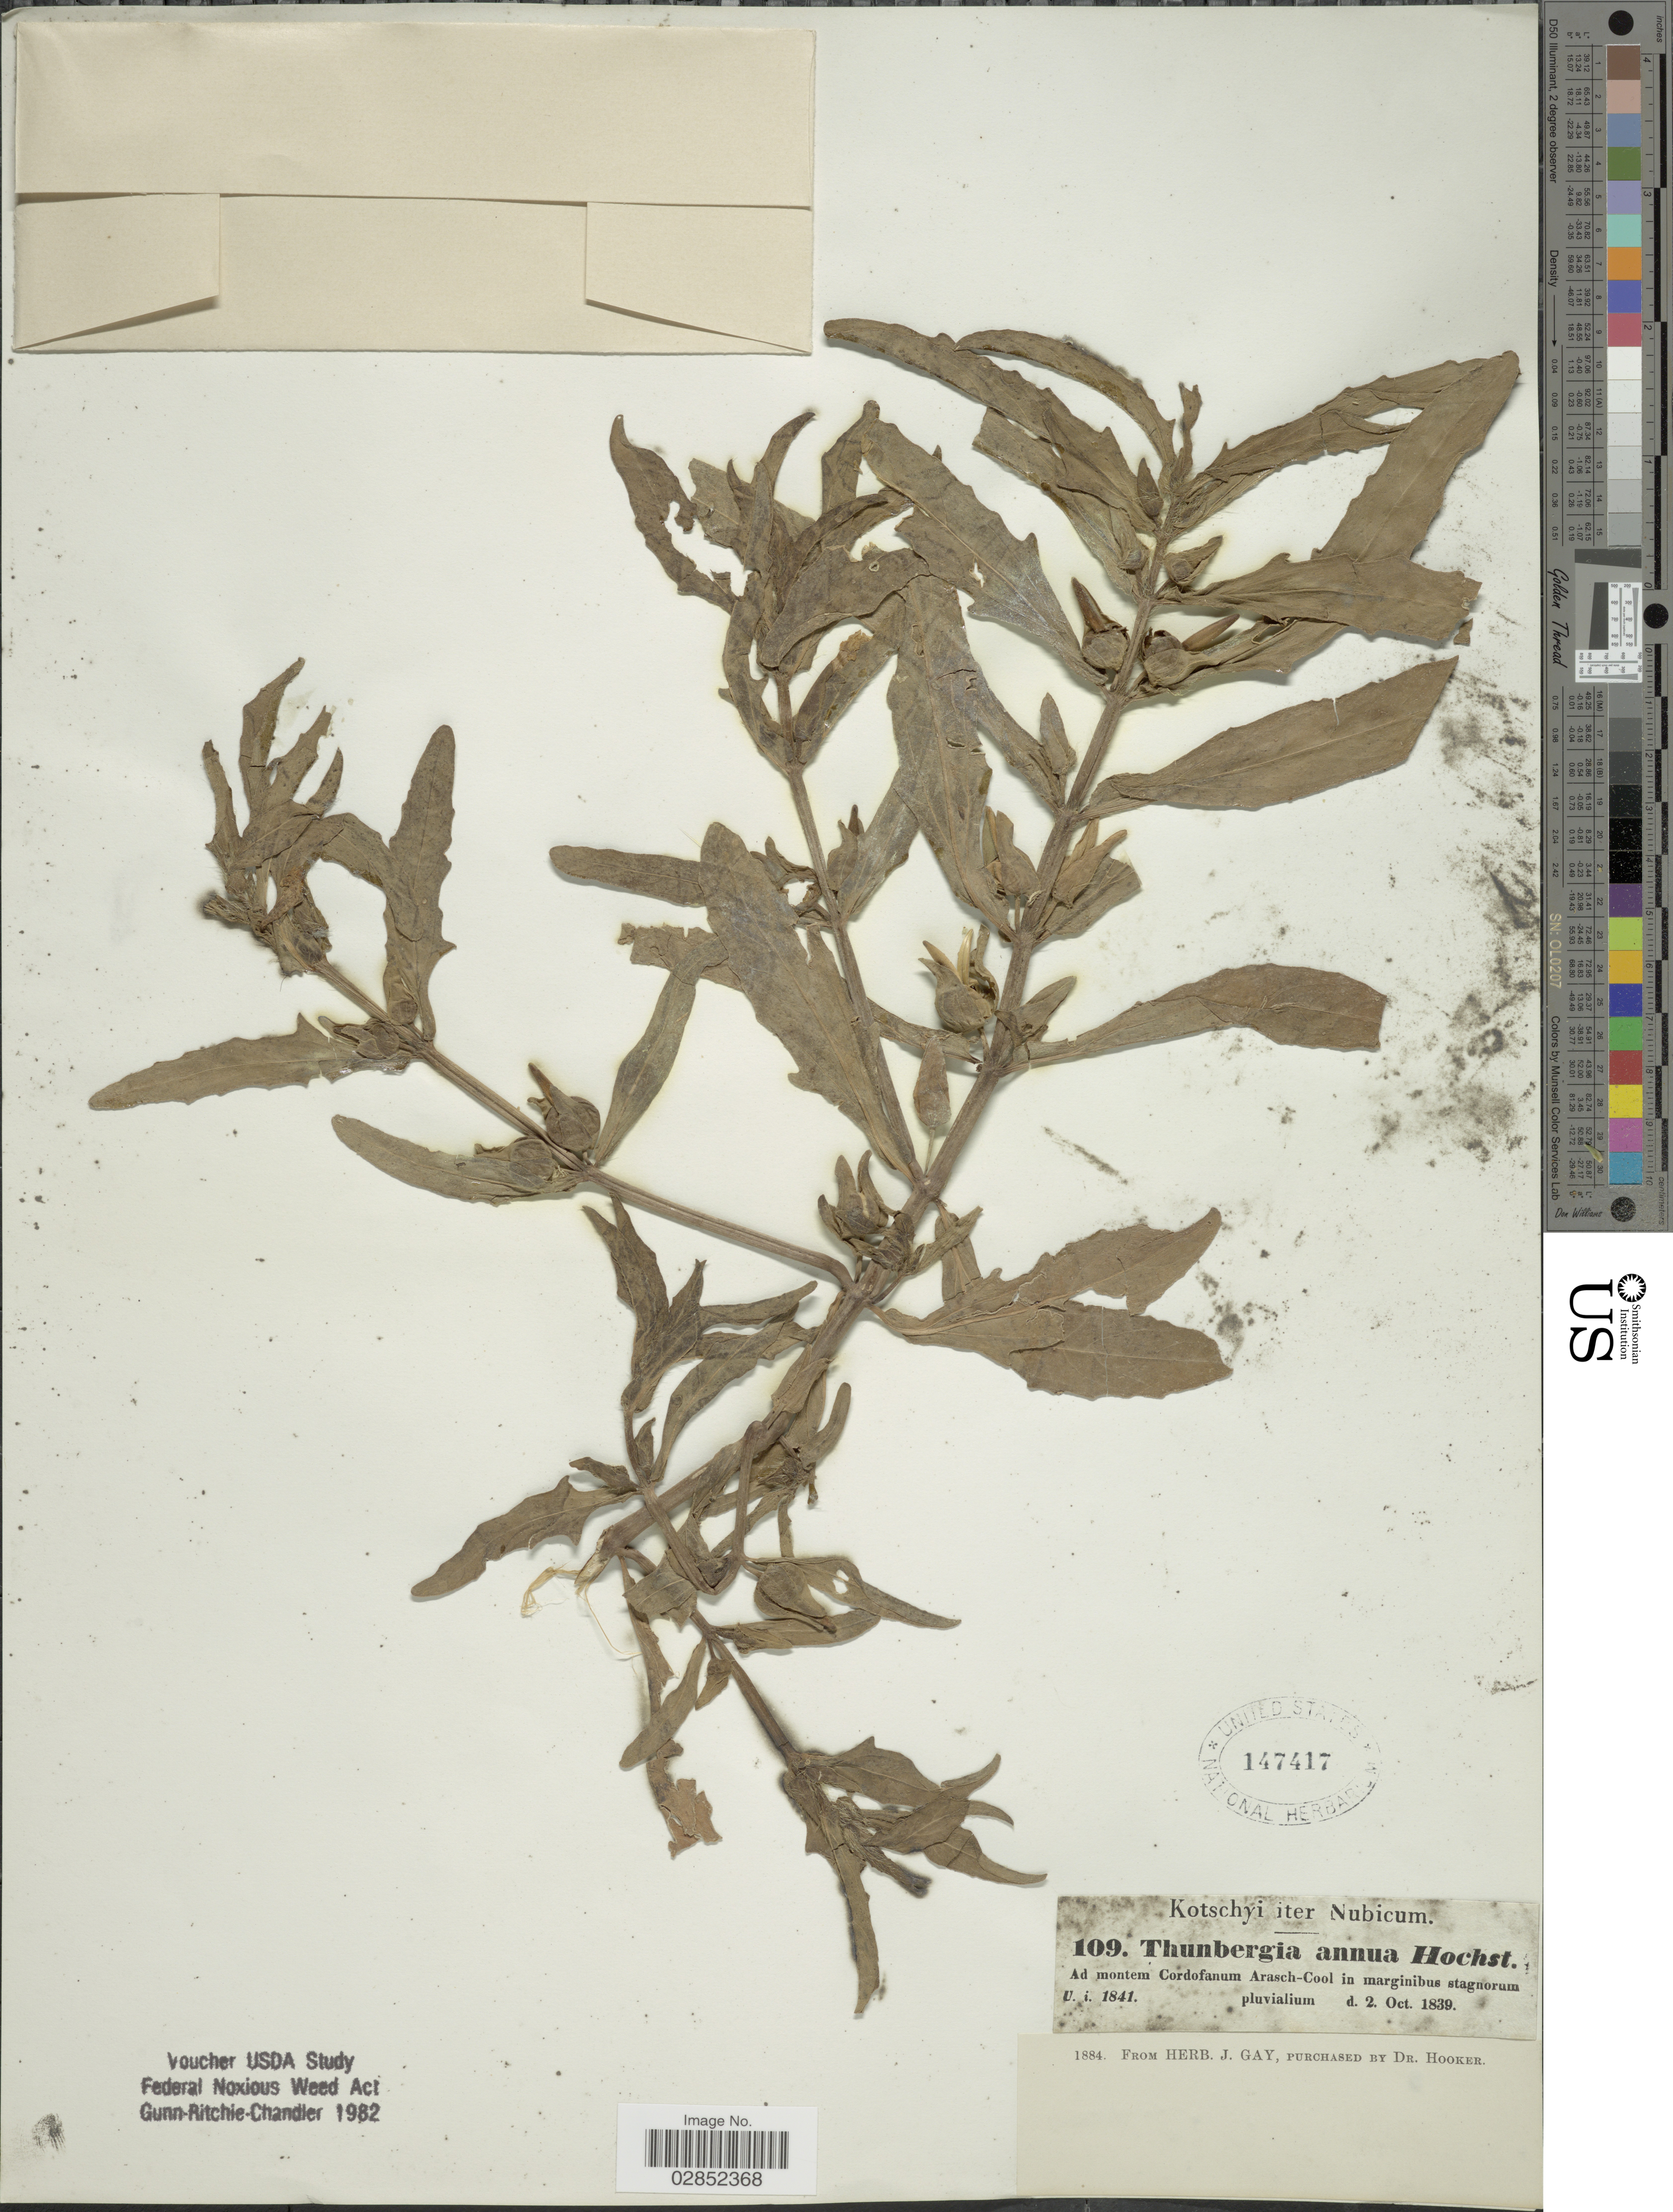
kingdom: Plantae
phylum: Tracheophyta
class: Magnoliopsida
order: Lamiales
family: Acanthaceae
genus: Thunbergia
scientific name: Thunbergia annua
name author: Hochst. ex Nees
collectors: -. Kotschyi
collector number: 109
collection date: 1839-10-02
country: Sudan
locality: Ad montem Cordofanum Arasch-Cool in marginibus stagnorum pluvialium, Iter Nubicum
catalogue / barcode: US 147417